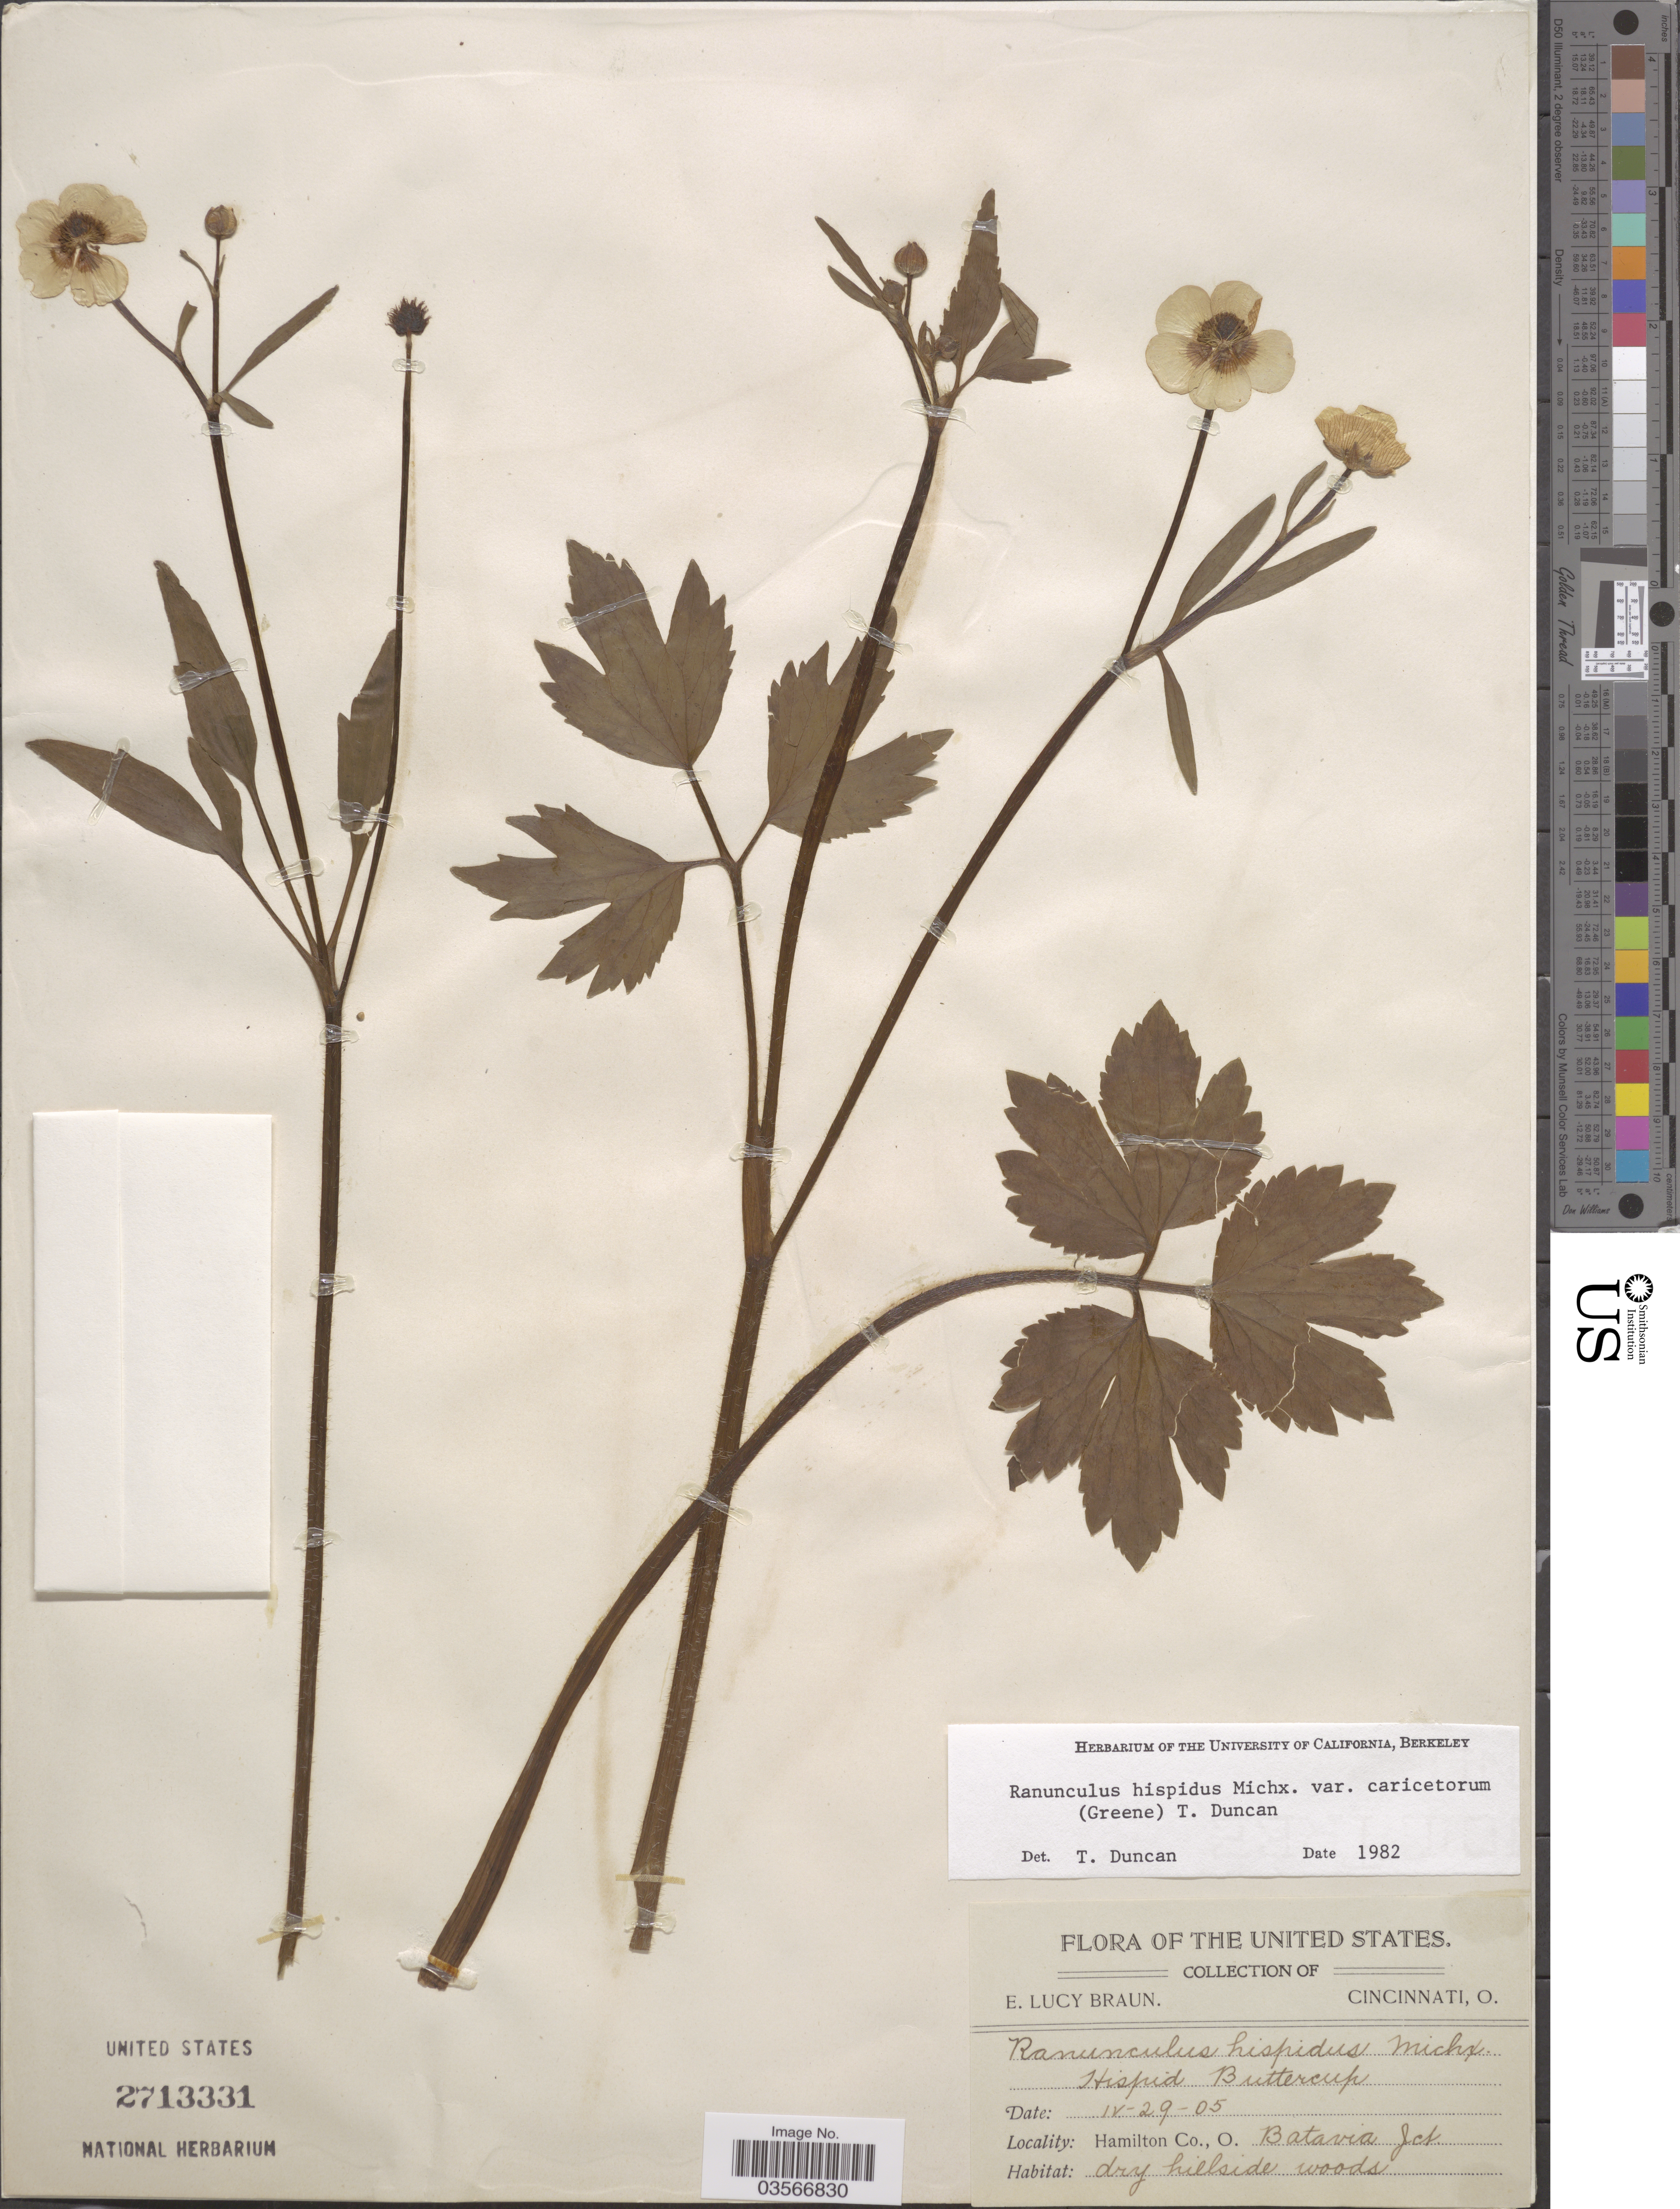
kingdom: Plantae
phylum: Tracheophyta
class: Magnoliopsida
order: Ranunculales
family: Ranunculaceae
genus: Ranunculus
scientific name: Ranunculus hispidus var. caricetorum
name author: Michx.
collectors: E. L. Braun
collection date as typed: Transcribed d/m/y: 29/4/5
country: United States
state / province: Ohio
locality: Hamilton Co., Batavia Jet.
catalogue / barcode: US 2713331